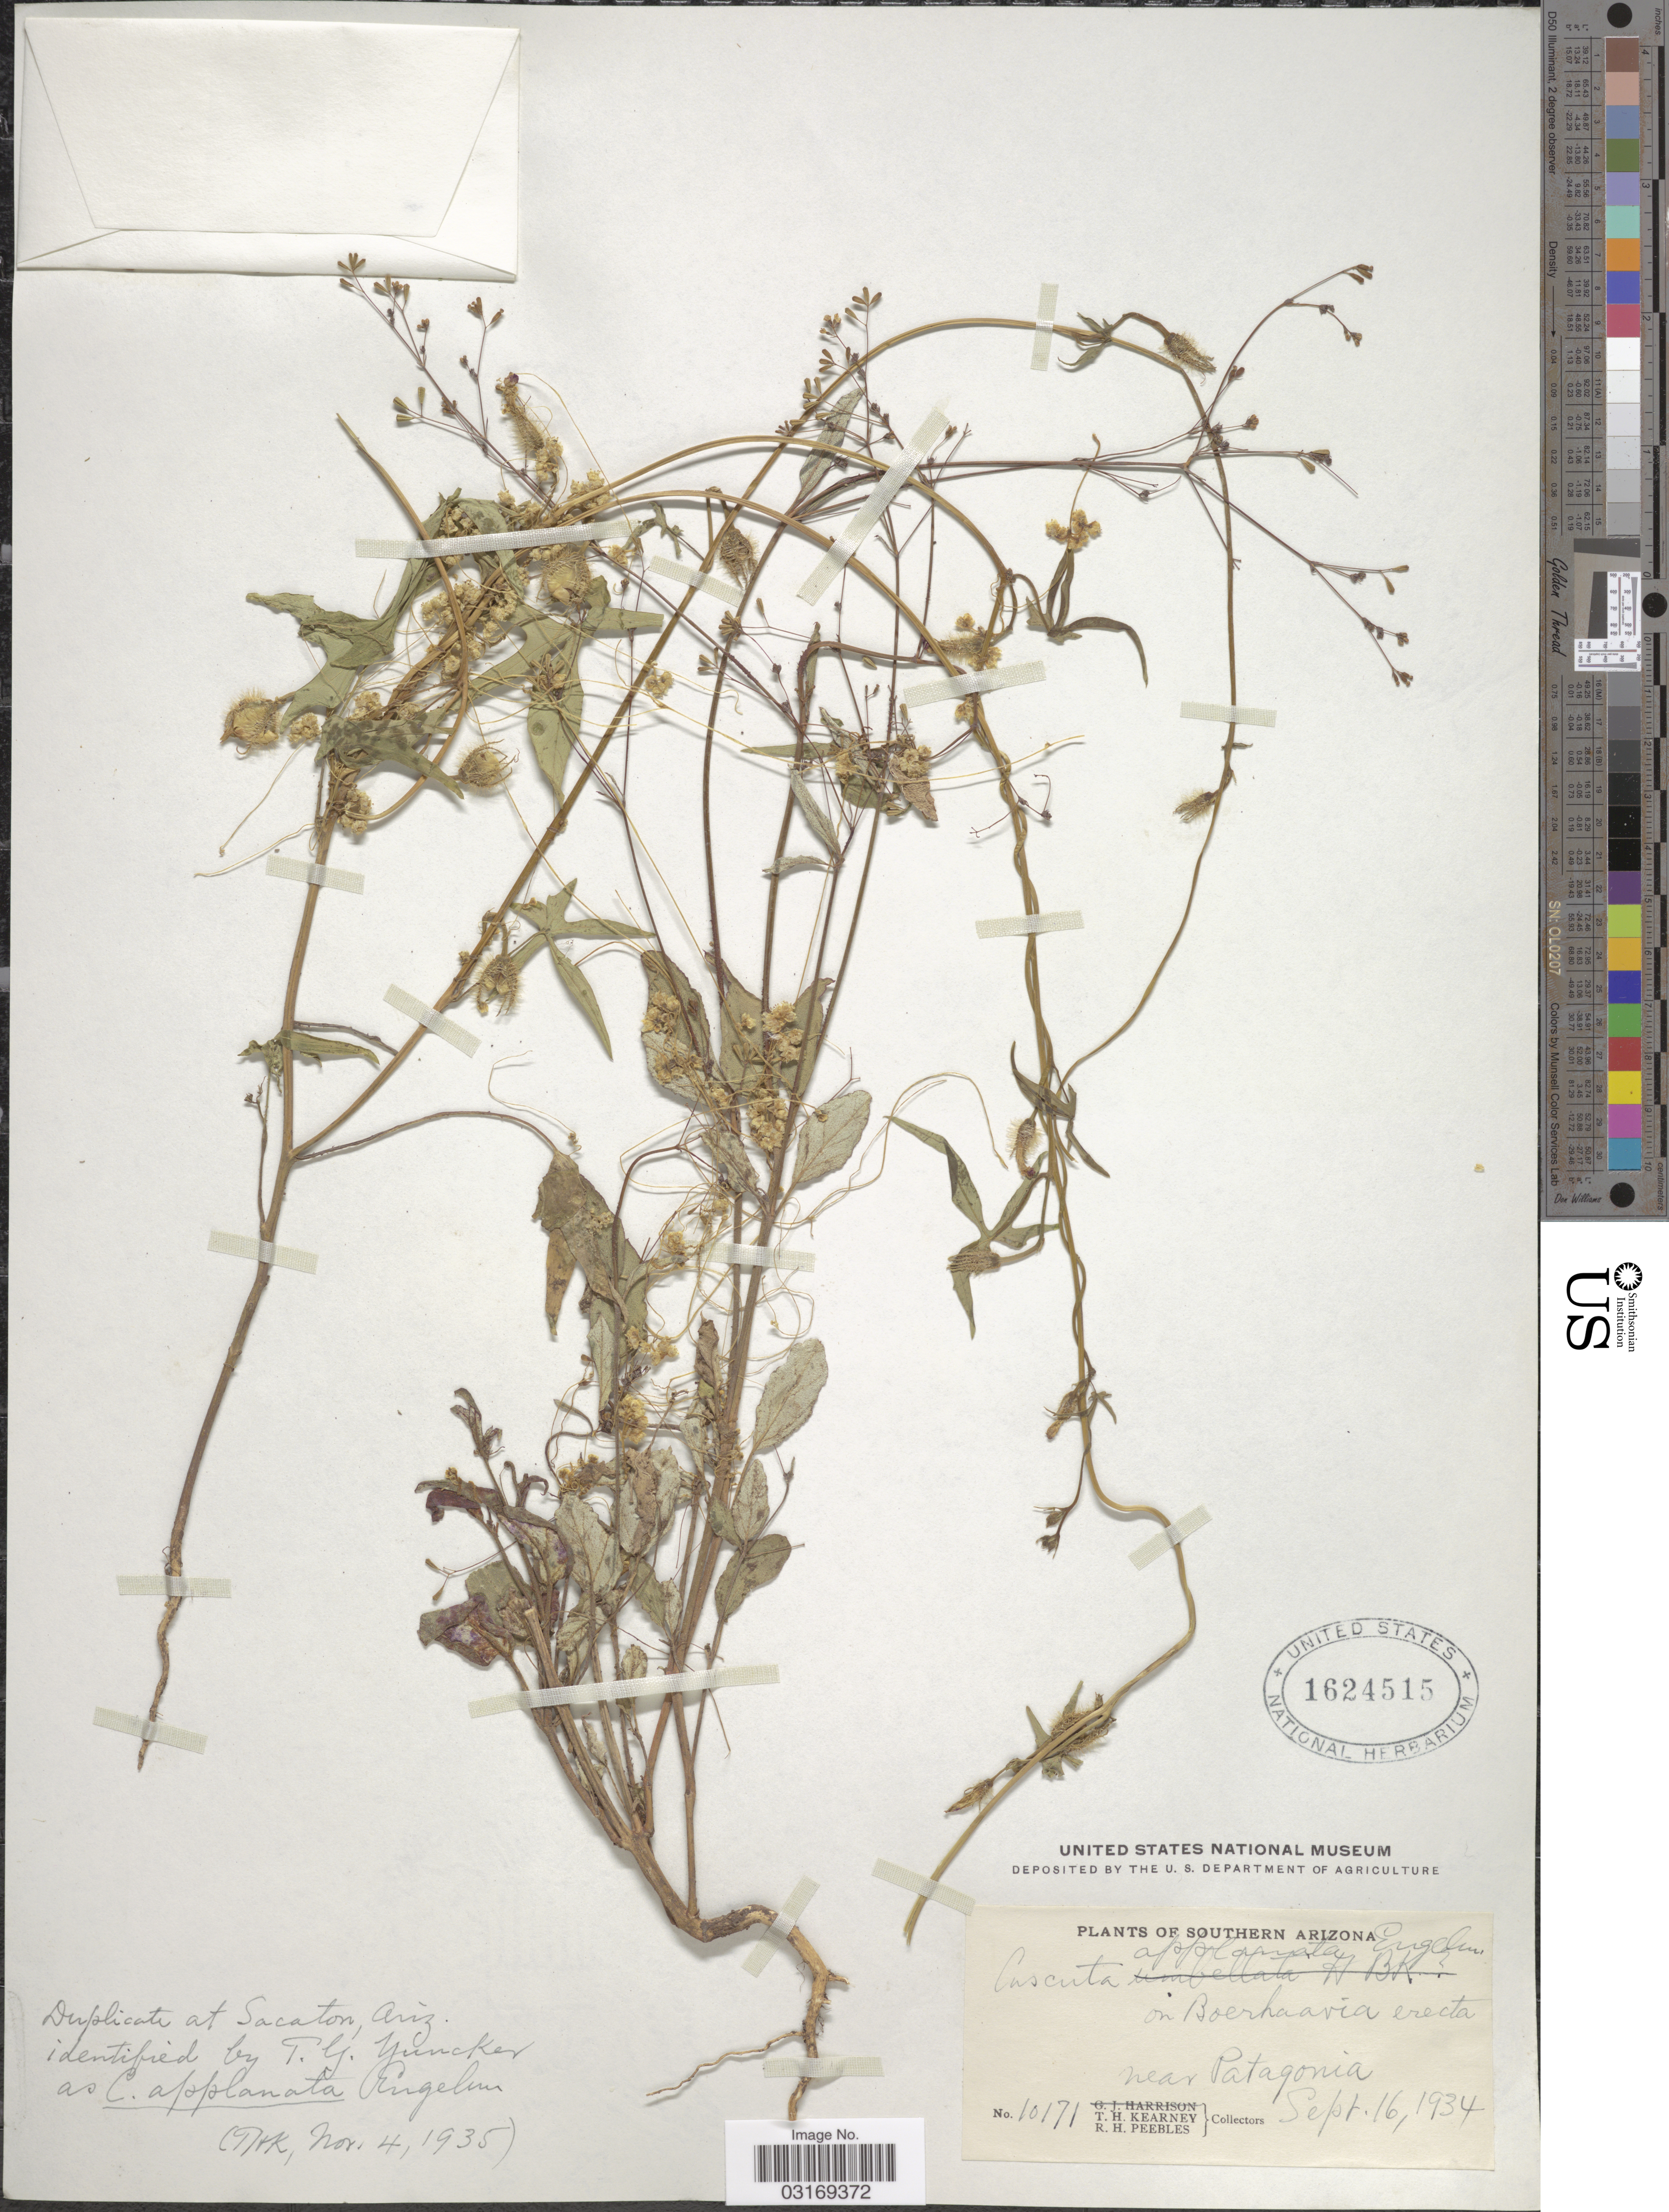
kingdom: Plantae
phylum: Tracheophyta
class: Magnoliopsida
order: Solanales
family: Convolvulaceae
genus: Cuscuta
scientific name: Cuscuta applanata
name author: Engelm.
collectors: T. H. Kearney & R. H. Peebles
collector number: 10171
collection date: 1934-09-16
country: United States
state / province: Arizona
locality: Southern Arizona. Near Patagonia.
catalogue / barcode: US 1624515